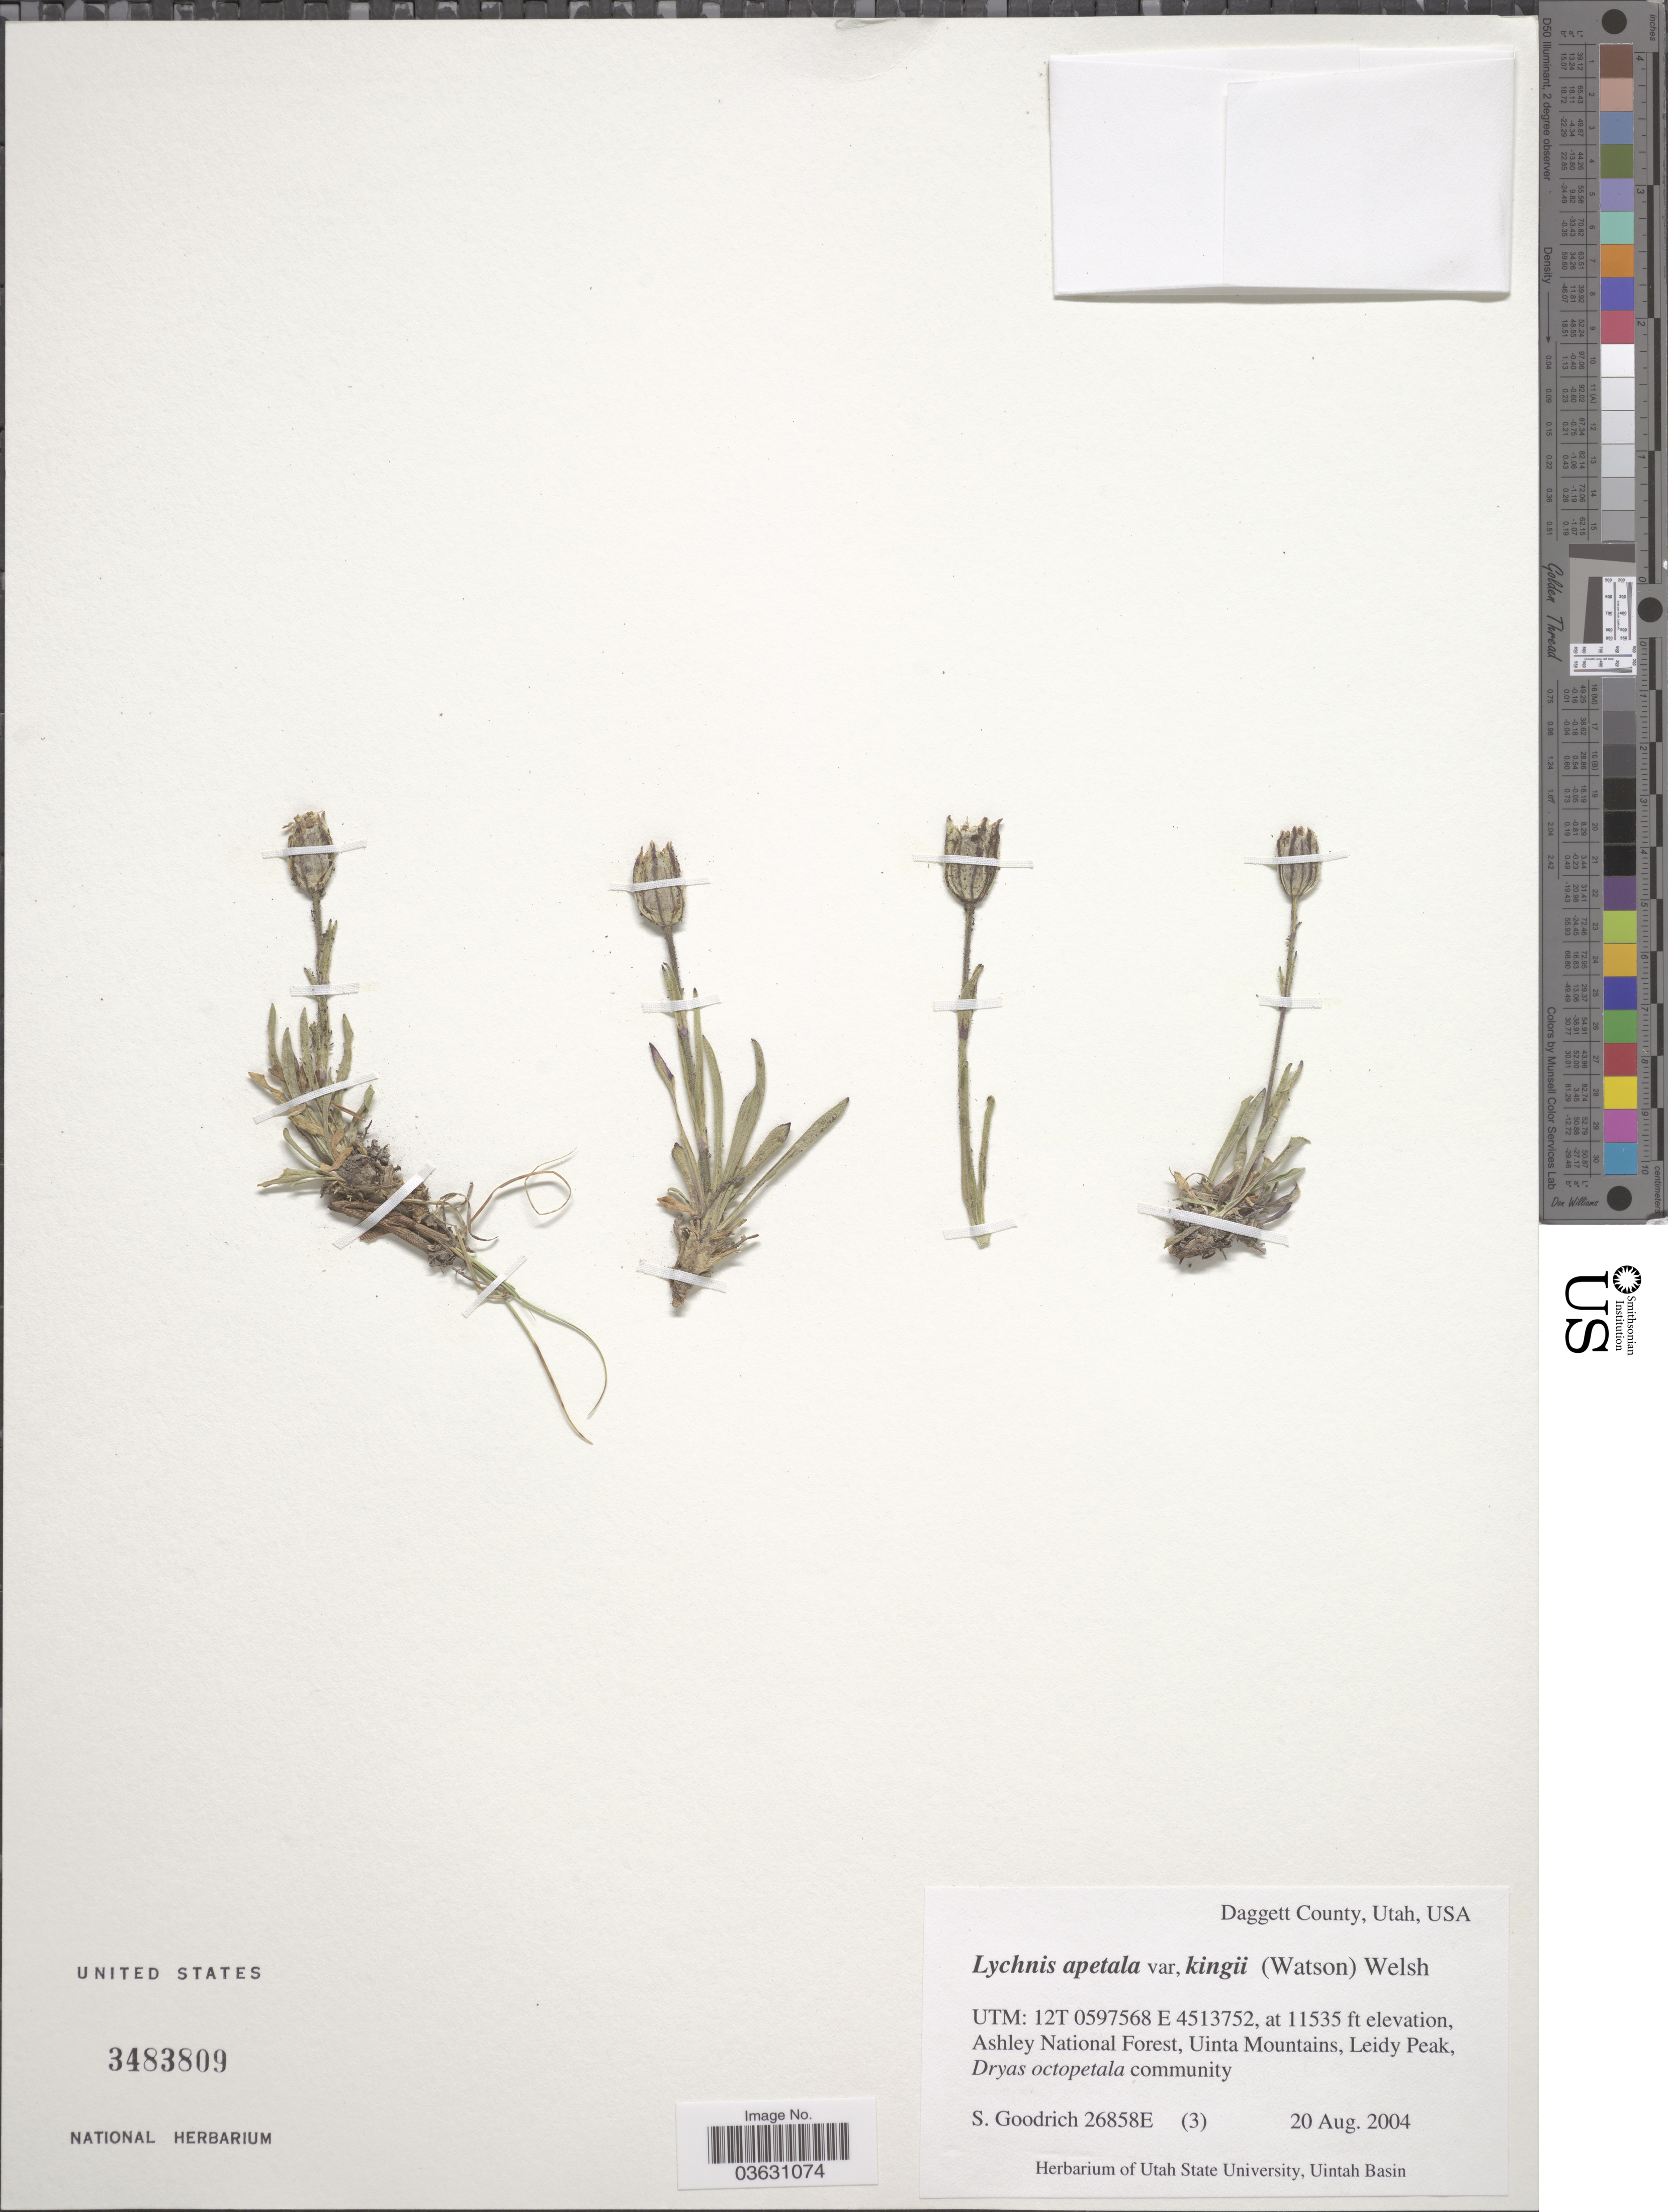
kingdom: Plantae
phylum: Tracheophyta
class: Magnoliopsida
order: Caryophyllales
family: Caryophyllaceae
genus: Silene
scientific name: Silene kingii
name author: (S. Watson) Bocquet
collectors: S. Goodrich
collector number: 26858E(3)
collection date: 2004-08-20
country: United States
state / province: Utah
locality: Daggett County. UTM: 12T 0597568 E 4513752, Ashley National Forest, Uinta Mountains, Leidy Peak.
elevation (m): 3516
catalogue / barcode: US 3483809